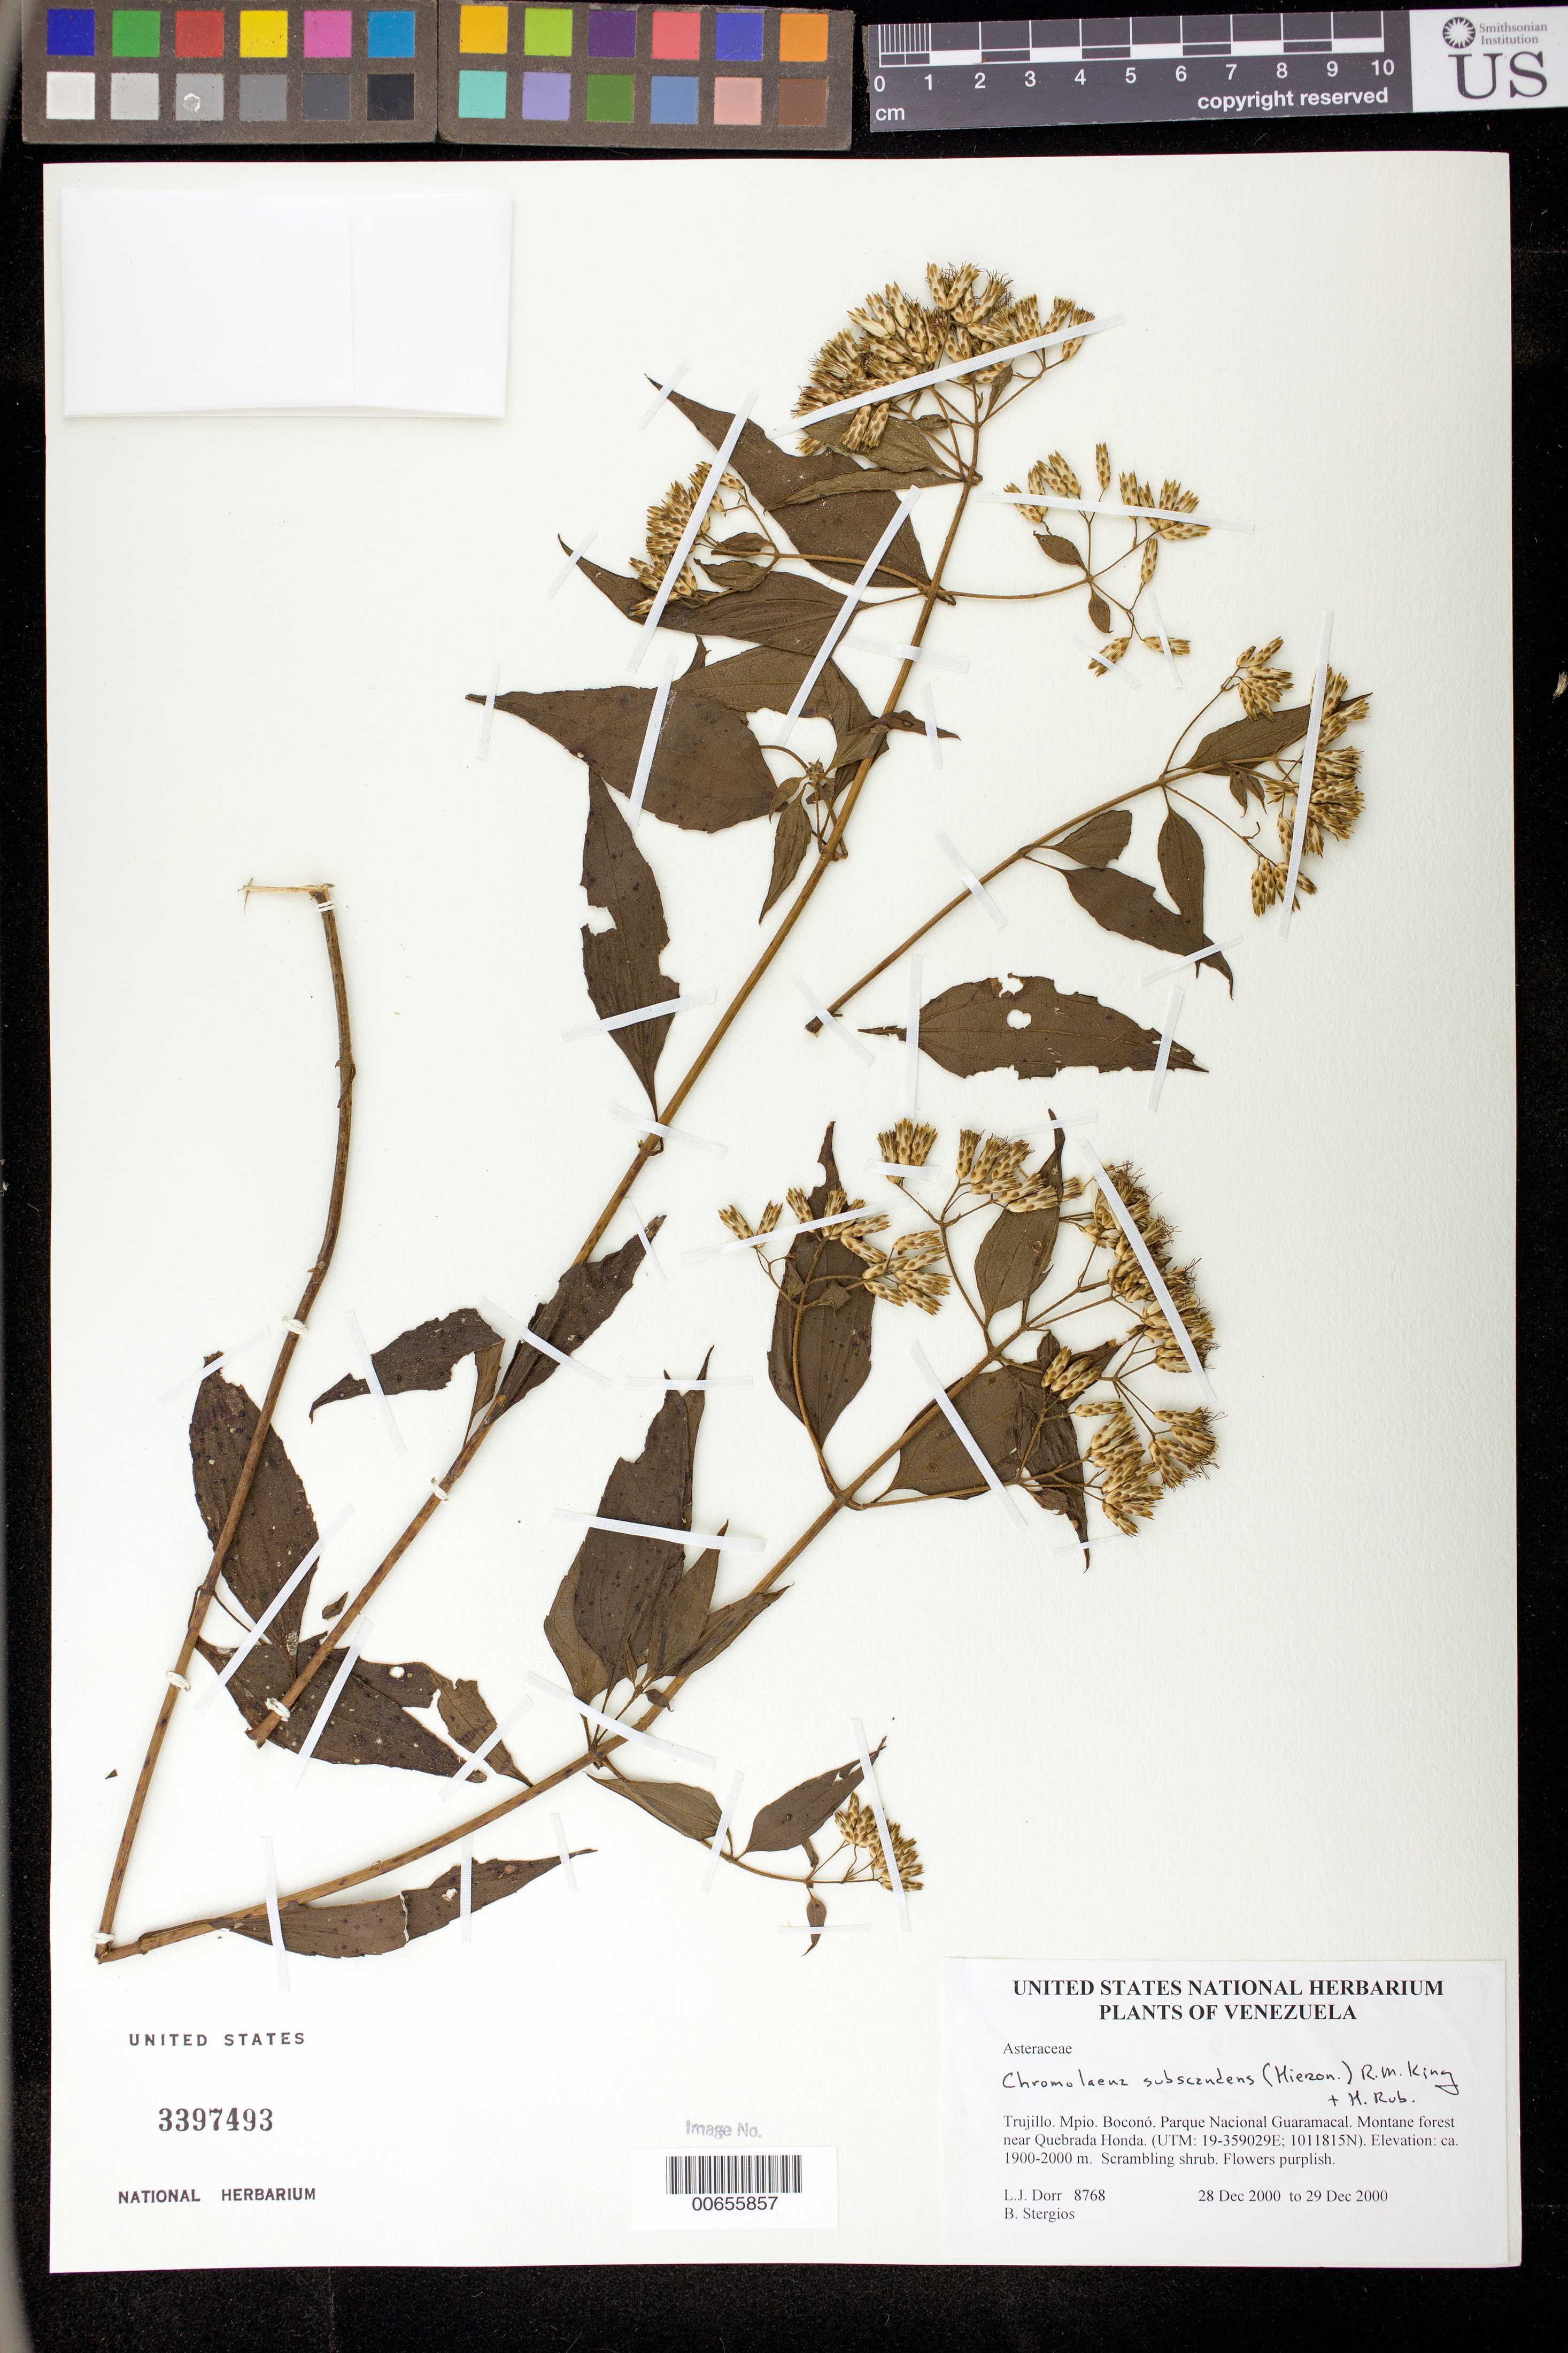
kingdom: Plantae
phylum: Tracheophyta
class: Magnoliopsida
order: Asterales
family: Asteraceae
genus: Chromolaena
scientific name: Chromolaena subscandens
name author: (Hieron.) R.M. King & H. Rob.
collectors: L. J. Dorr & B. G. Stergios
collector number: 8768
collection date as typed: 28 Dec 2000 to 29 Dec 2000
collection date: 2000-12-28/2000-12-29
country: Venezuela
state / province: Trujillo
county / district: Boconó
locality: Parque Nacional Guaramacal near Quebrada Honda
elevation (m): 1900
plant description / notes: CTES, PORT, US, VEN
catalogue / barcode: US 3397493